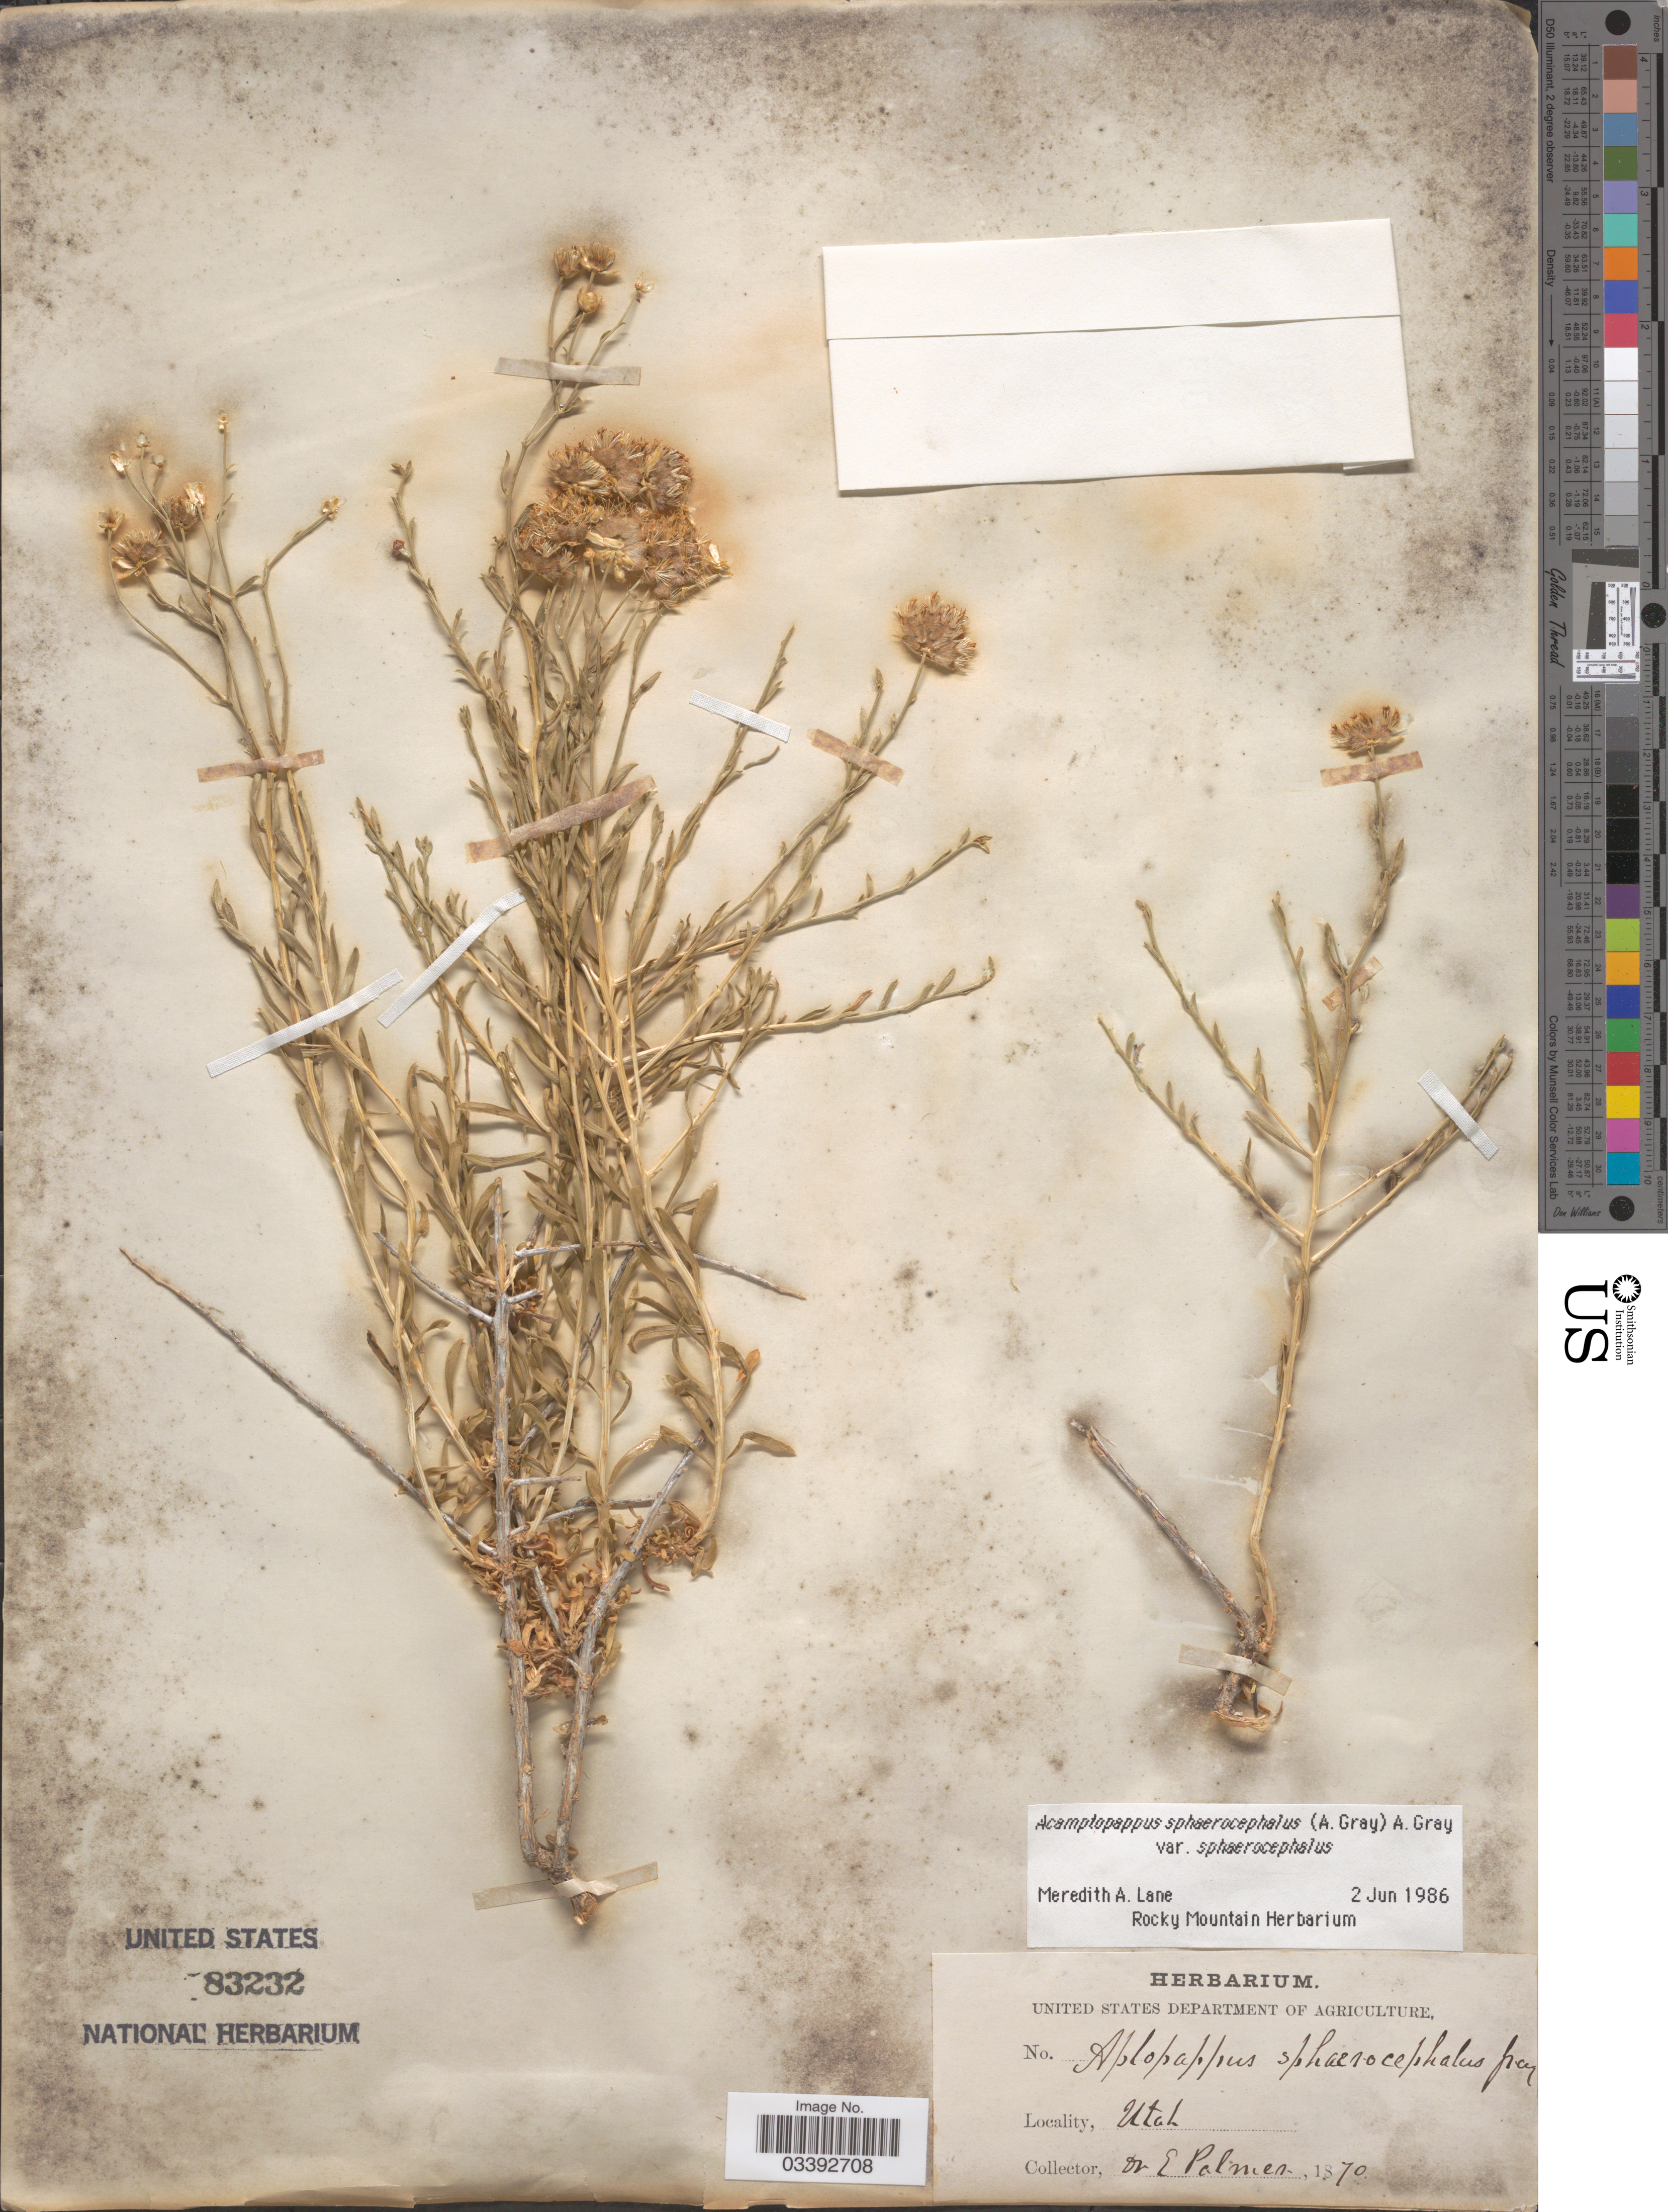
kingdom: Plantae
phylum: Tracheophyta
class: Magnoliopsida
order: Asterales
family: Asteraceae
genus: Acamptopappus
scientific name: Acamptopappus sphaerocephalus var. sphaerocephalus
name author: A. Gray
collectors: E. Palmer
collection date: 1870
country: United States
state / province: Utah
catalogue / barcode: US 83232